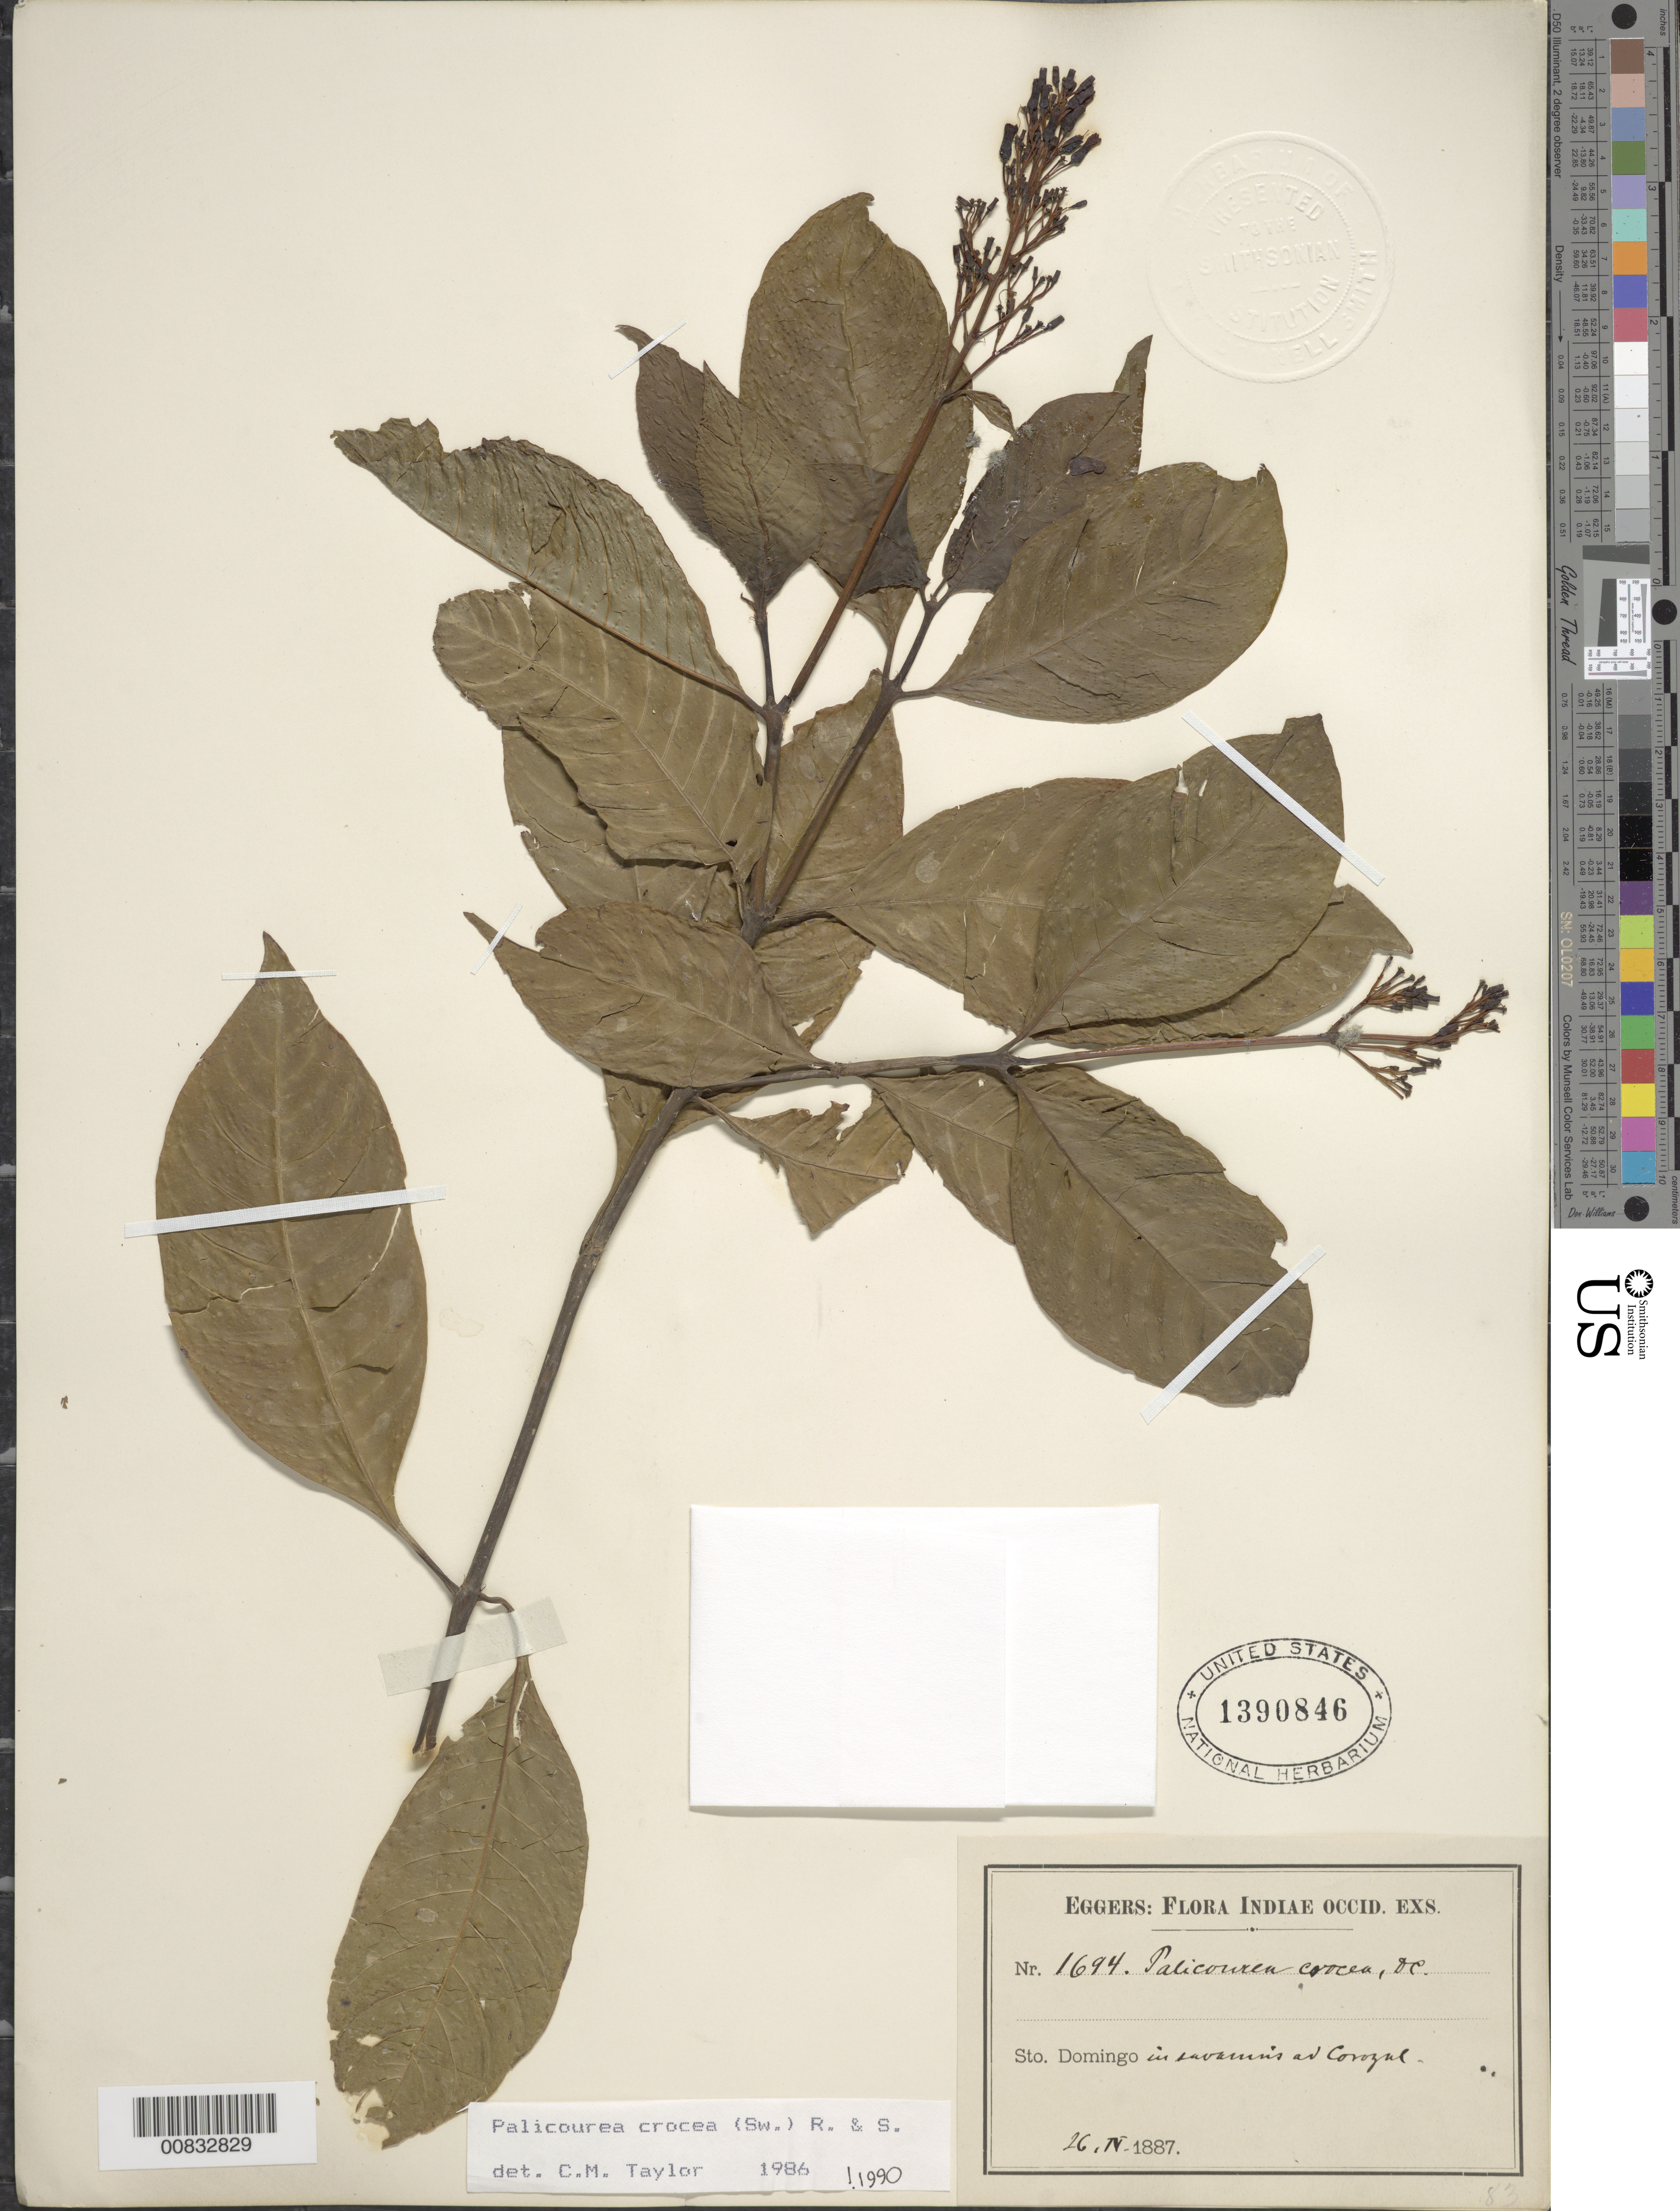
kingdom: Plantae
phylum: Tracheophyta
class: Magnoliopsida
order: Gentianales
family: Rubiaceae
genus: Palicourea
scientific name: Palicourea crocea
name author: (Sw.) Schult.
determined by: Taylor, Charlotte M.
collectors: H. F. A. von Eggers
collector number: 1694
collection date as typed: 16 Apr 1887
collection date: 1887-04-16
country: Dominican Republic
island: Hispaniola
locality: Corozal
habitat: Savannas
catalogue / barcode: US 1390846